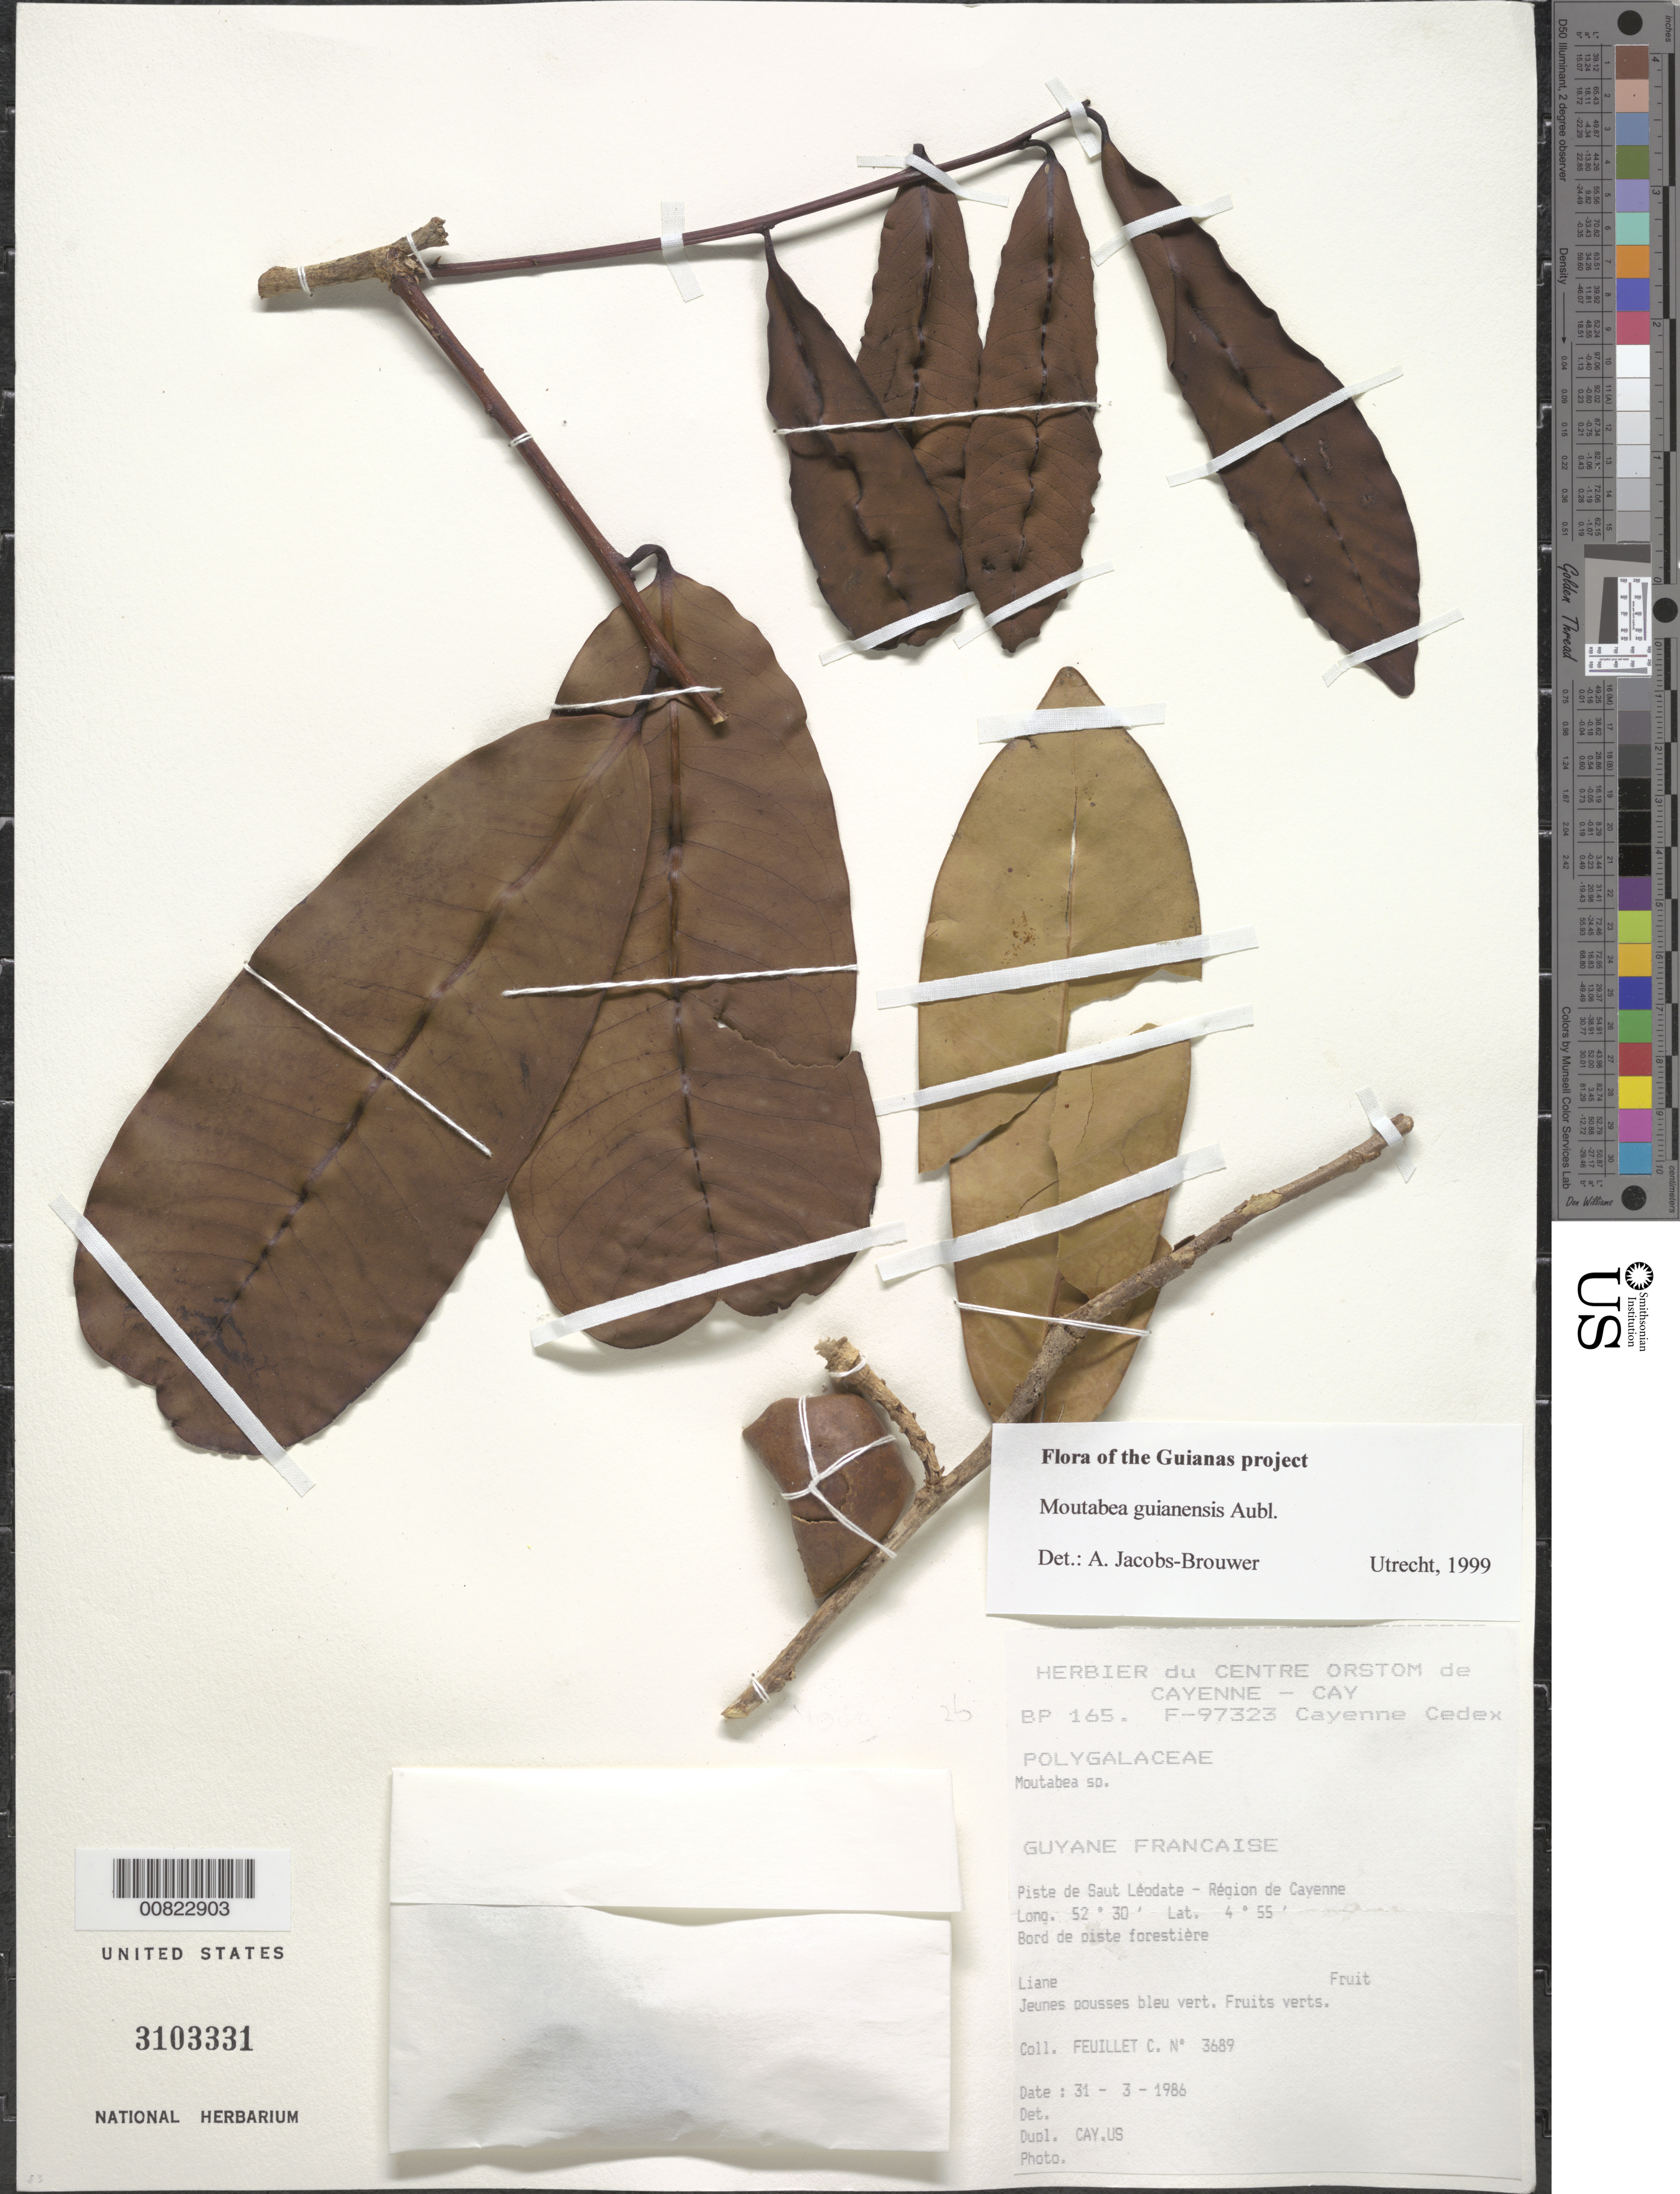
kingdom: Plantae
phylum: Tracheophyta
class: Magnoliopsida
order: Fabales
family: Polygalaceae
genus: Moutabea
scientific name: Moutabea guianensis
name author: Aubl.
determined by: Jacobs-Brouwer, A.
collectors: C. Feuillet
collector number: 3689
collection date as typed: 31-Mar-86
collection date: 1986-03-31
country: French Guiana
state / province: Cayenne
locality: Cayenne, vic., Piste de Saut Léodate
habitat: Bord de piste forestière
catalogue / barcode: US 3103331